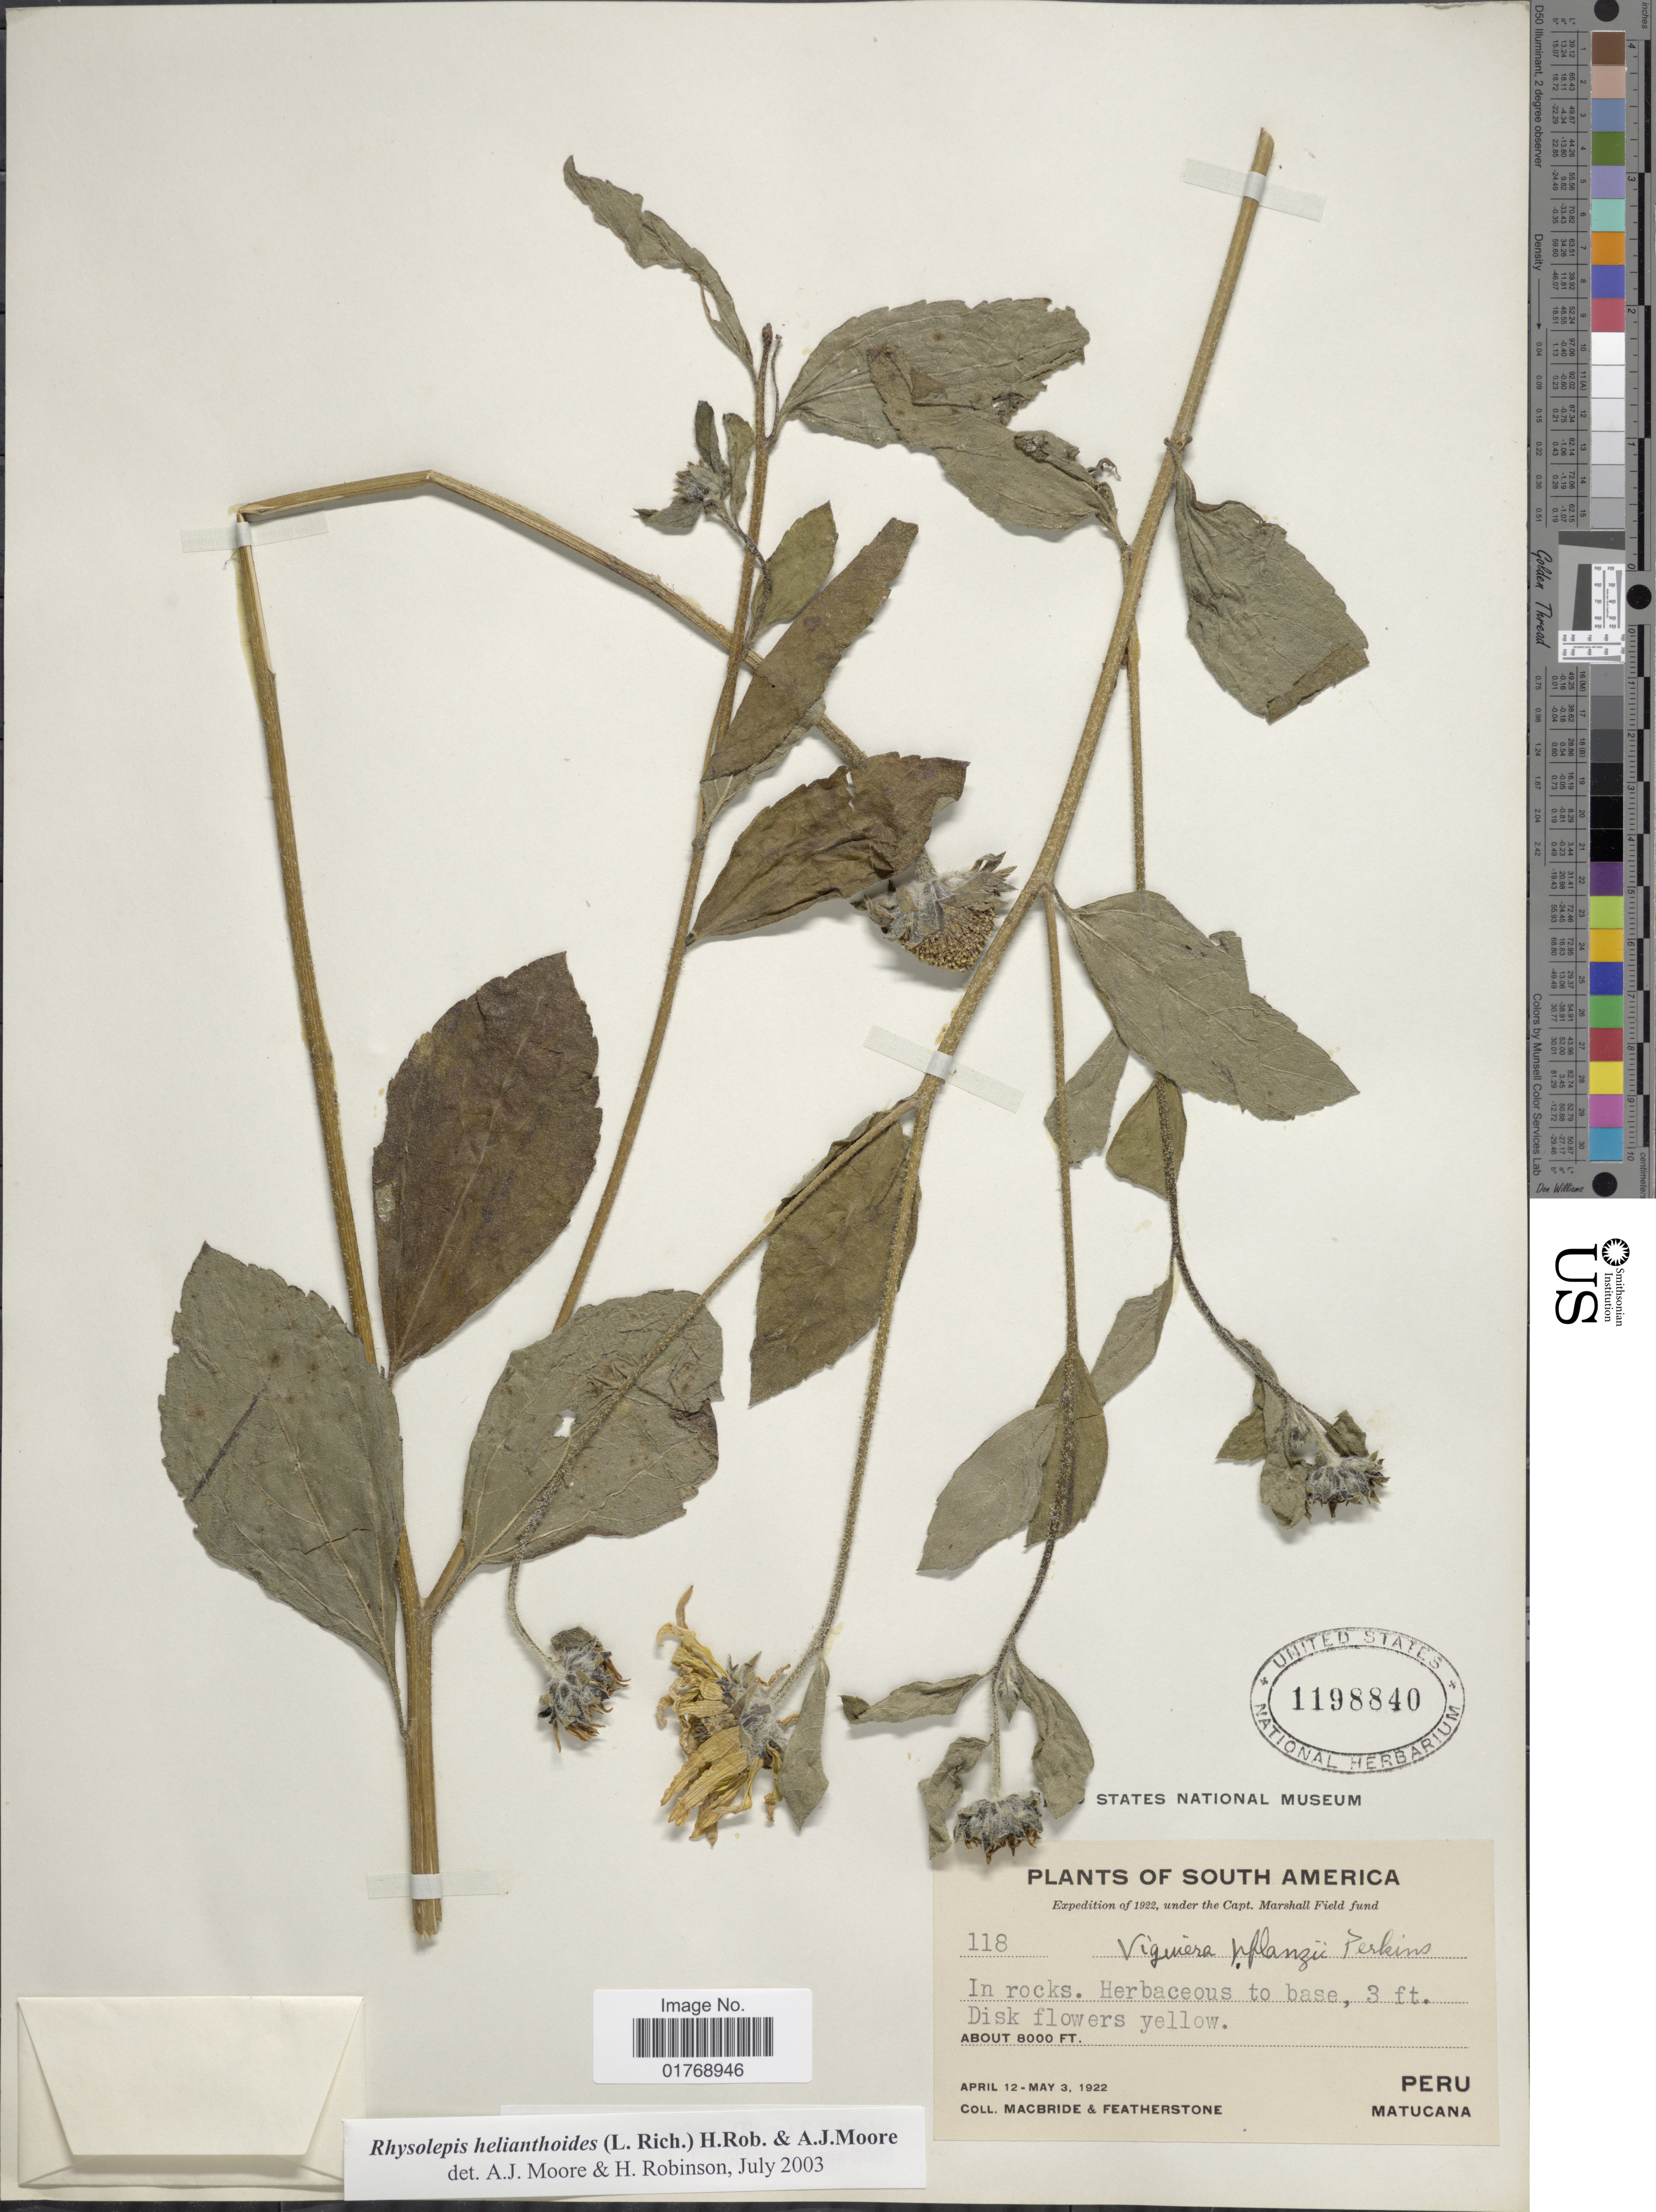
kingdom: Plantae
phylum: Tracheophyta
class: Magnoliopsida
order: Asterales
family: Asteraceae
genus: Viguiera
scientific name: Viguiera procumbens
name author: (Pers.) S.F. Blake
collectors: Macbride, -- & -. Featherstone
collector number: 118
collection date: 1922-04-12/1922-05-03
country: Peru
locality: In rocks. Peru. Matucana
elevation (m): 2438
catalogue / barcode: US 1198840